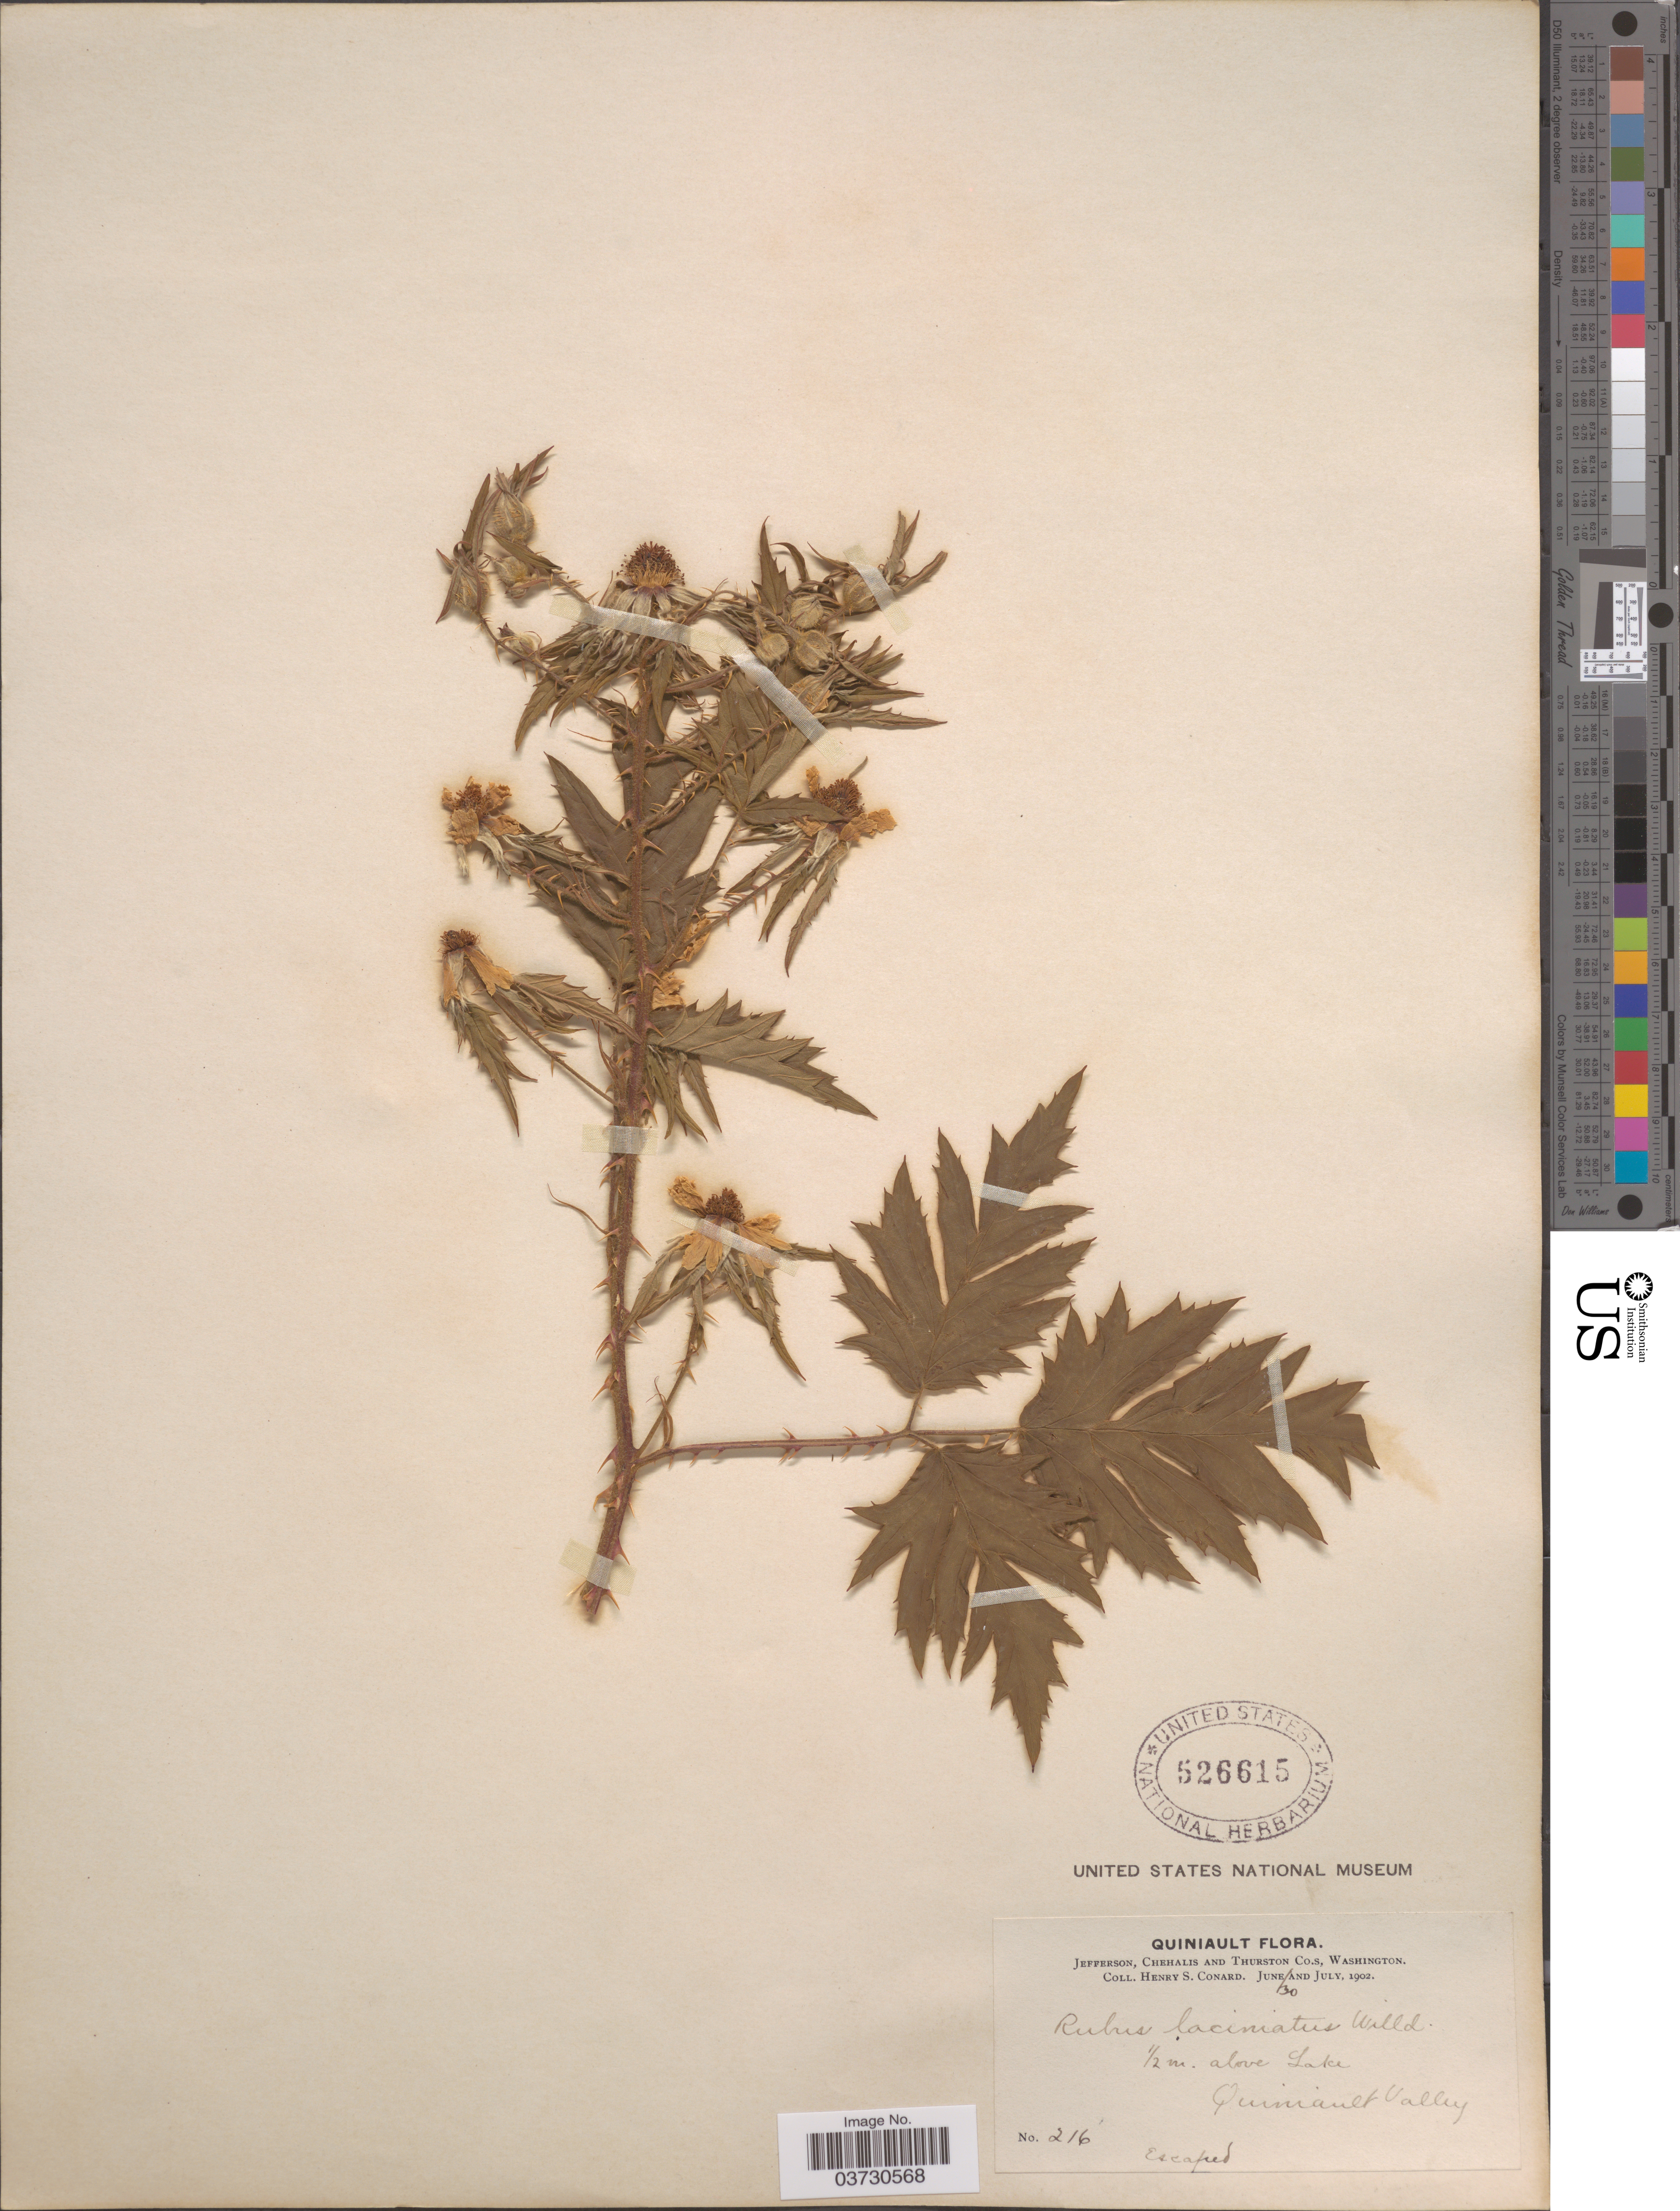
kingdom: Plantae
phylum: Tracheophyta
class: Magnoliopsida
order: Rosales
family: Rosaceae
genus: Rubus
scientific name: Rubus laciniatus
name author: Willd.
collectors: H. S. Conard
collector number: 216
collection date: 1902-06-30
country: United States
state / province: Washington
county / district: Thurston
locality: Quiniault. Jefferson, Chehalis and Thurston Co.s . ½ m. above Lake Quiniault Valley.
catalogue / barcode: US 526615